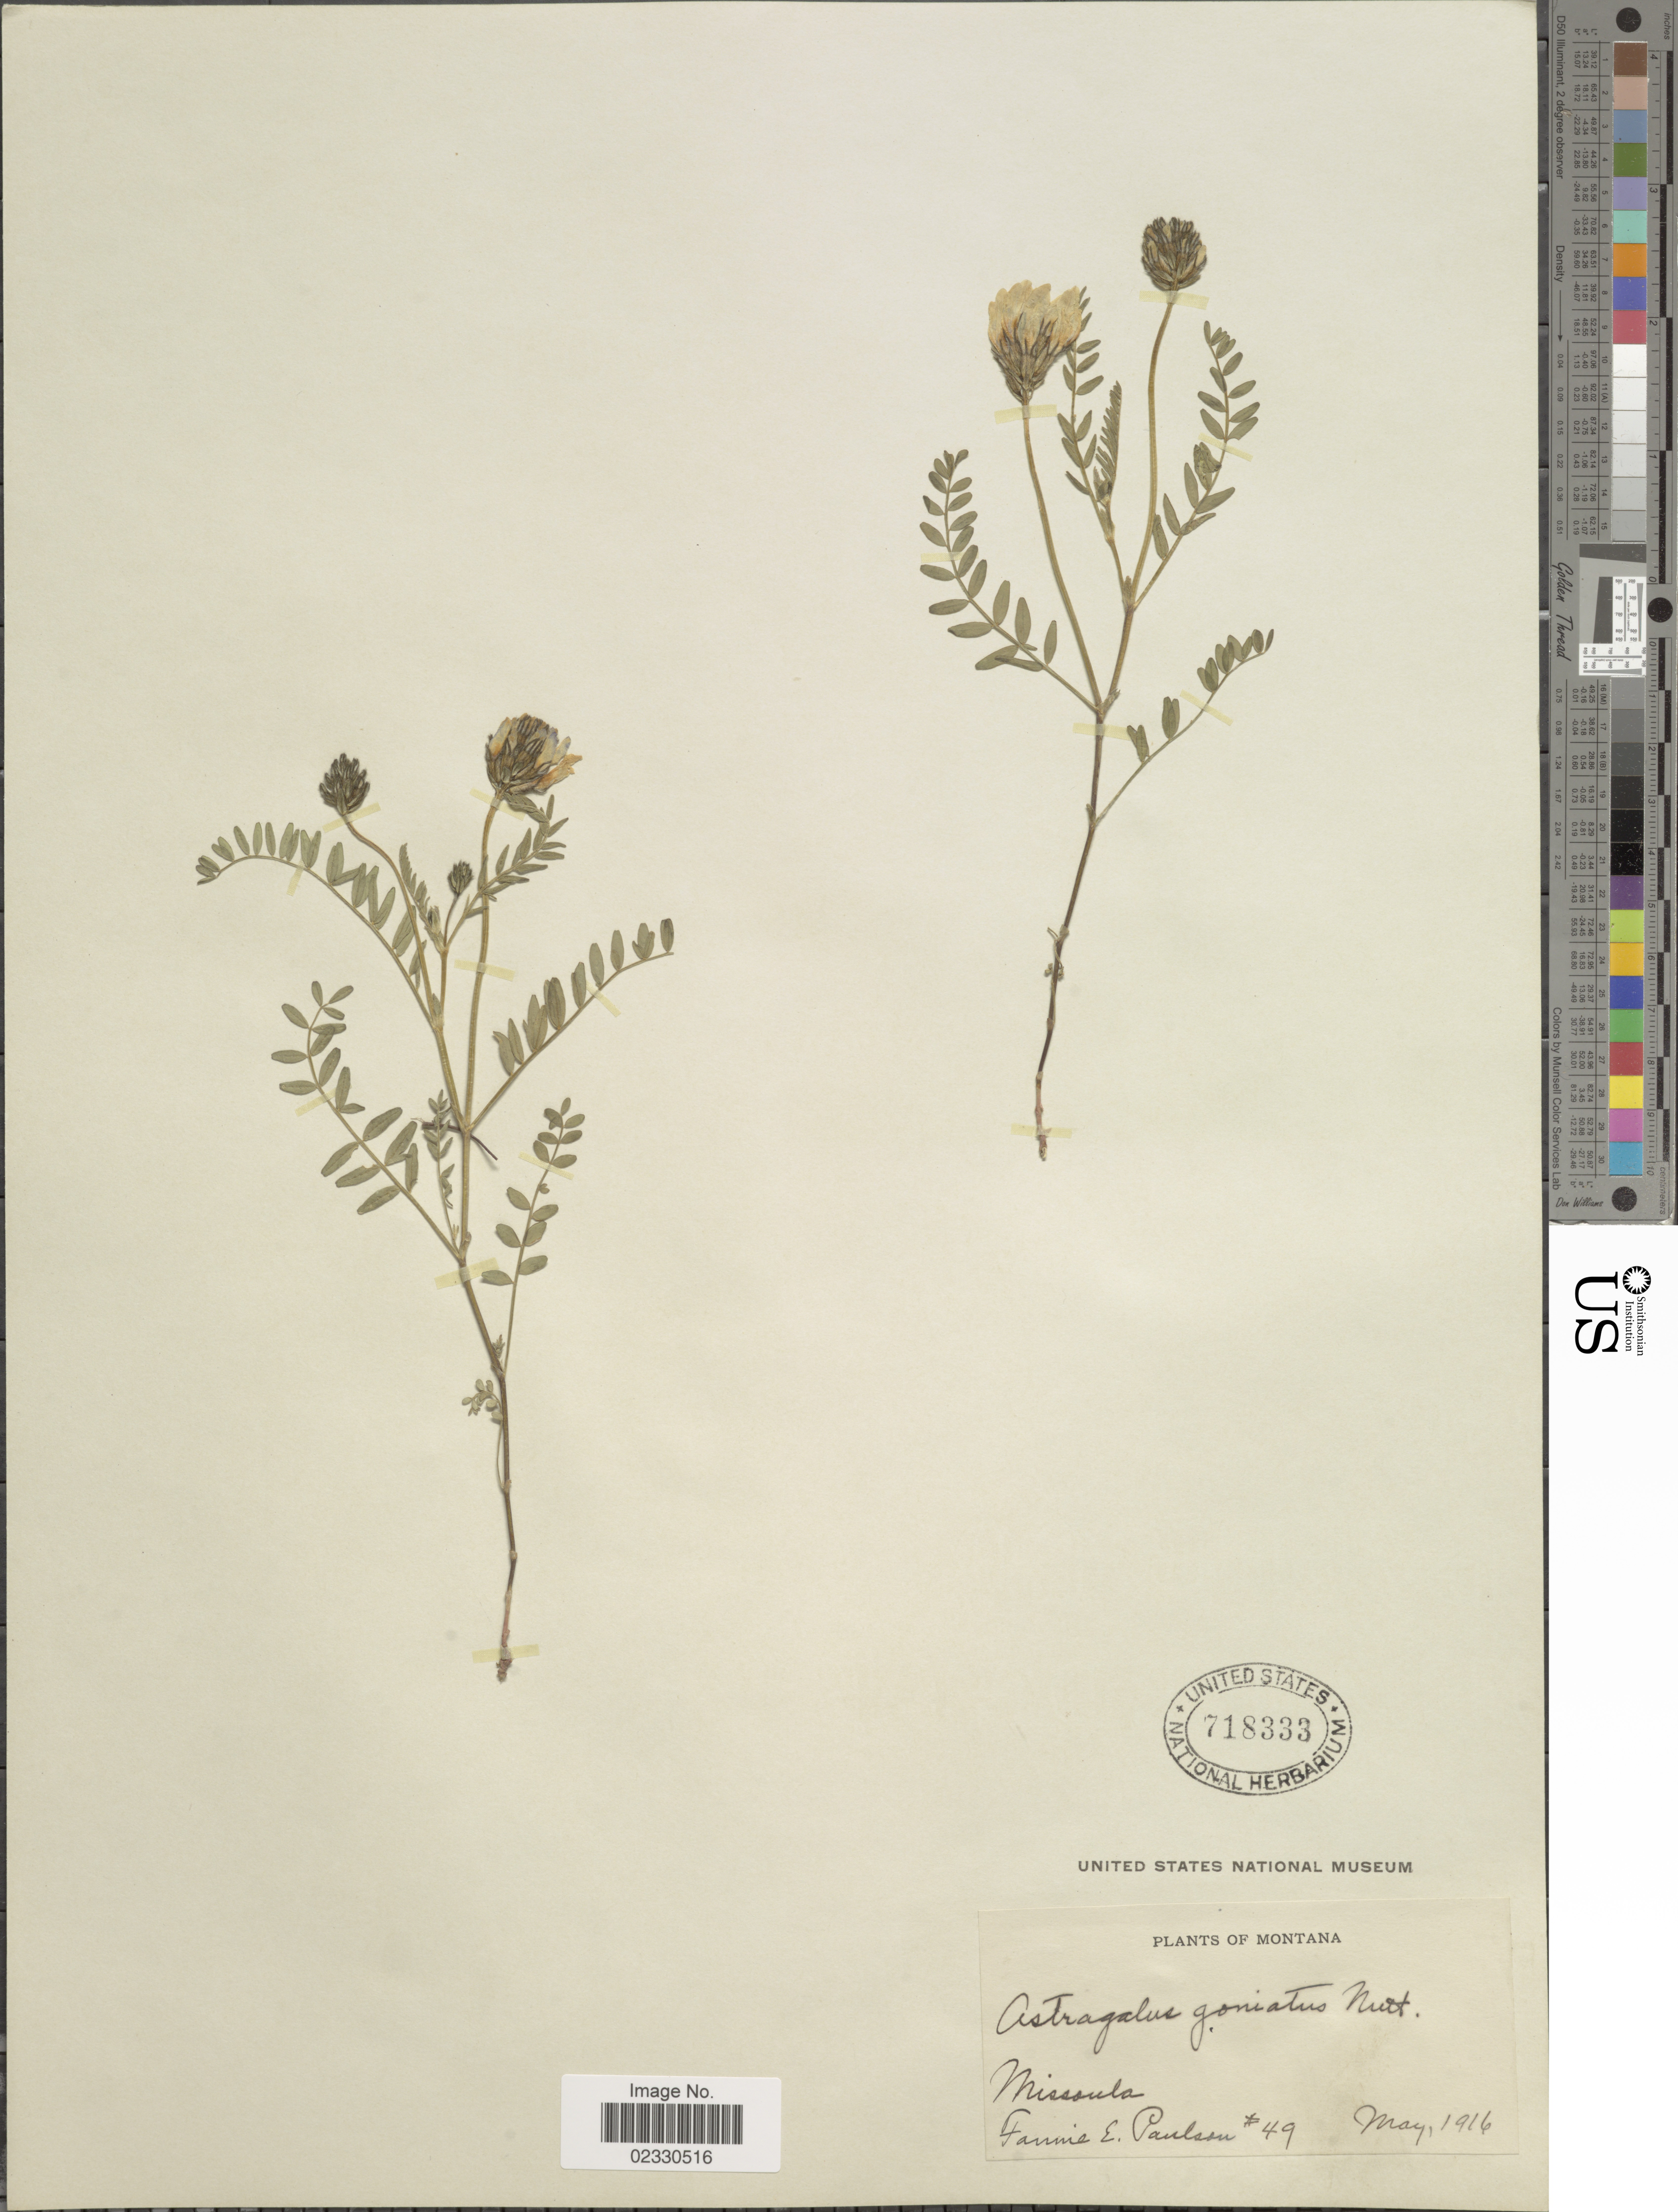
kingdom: Plantae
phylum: Tracheophyta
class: Magnoliopsida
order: Fabales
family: Fabaceae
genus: Astragalus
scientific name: Astragalus dasyglottis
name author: DC.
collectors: F. Paulson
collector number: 49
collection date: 1916-05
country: United States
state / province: Montana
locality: Missoula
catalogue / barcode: US 718333